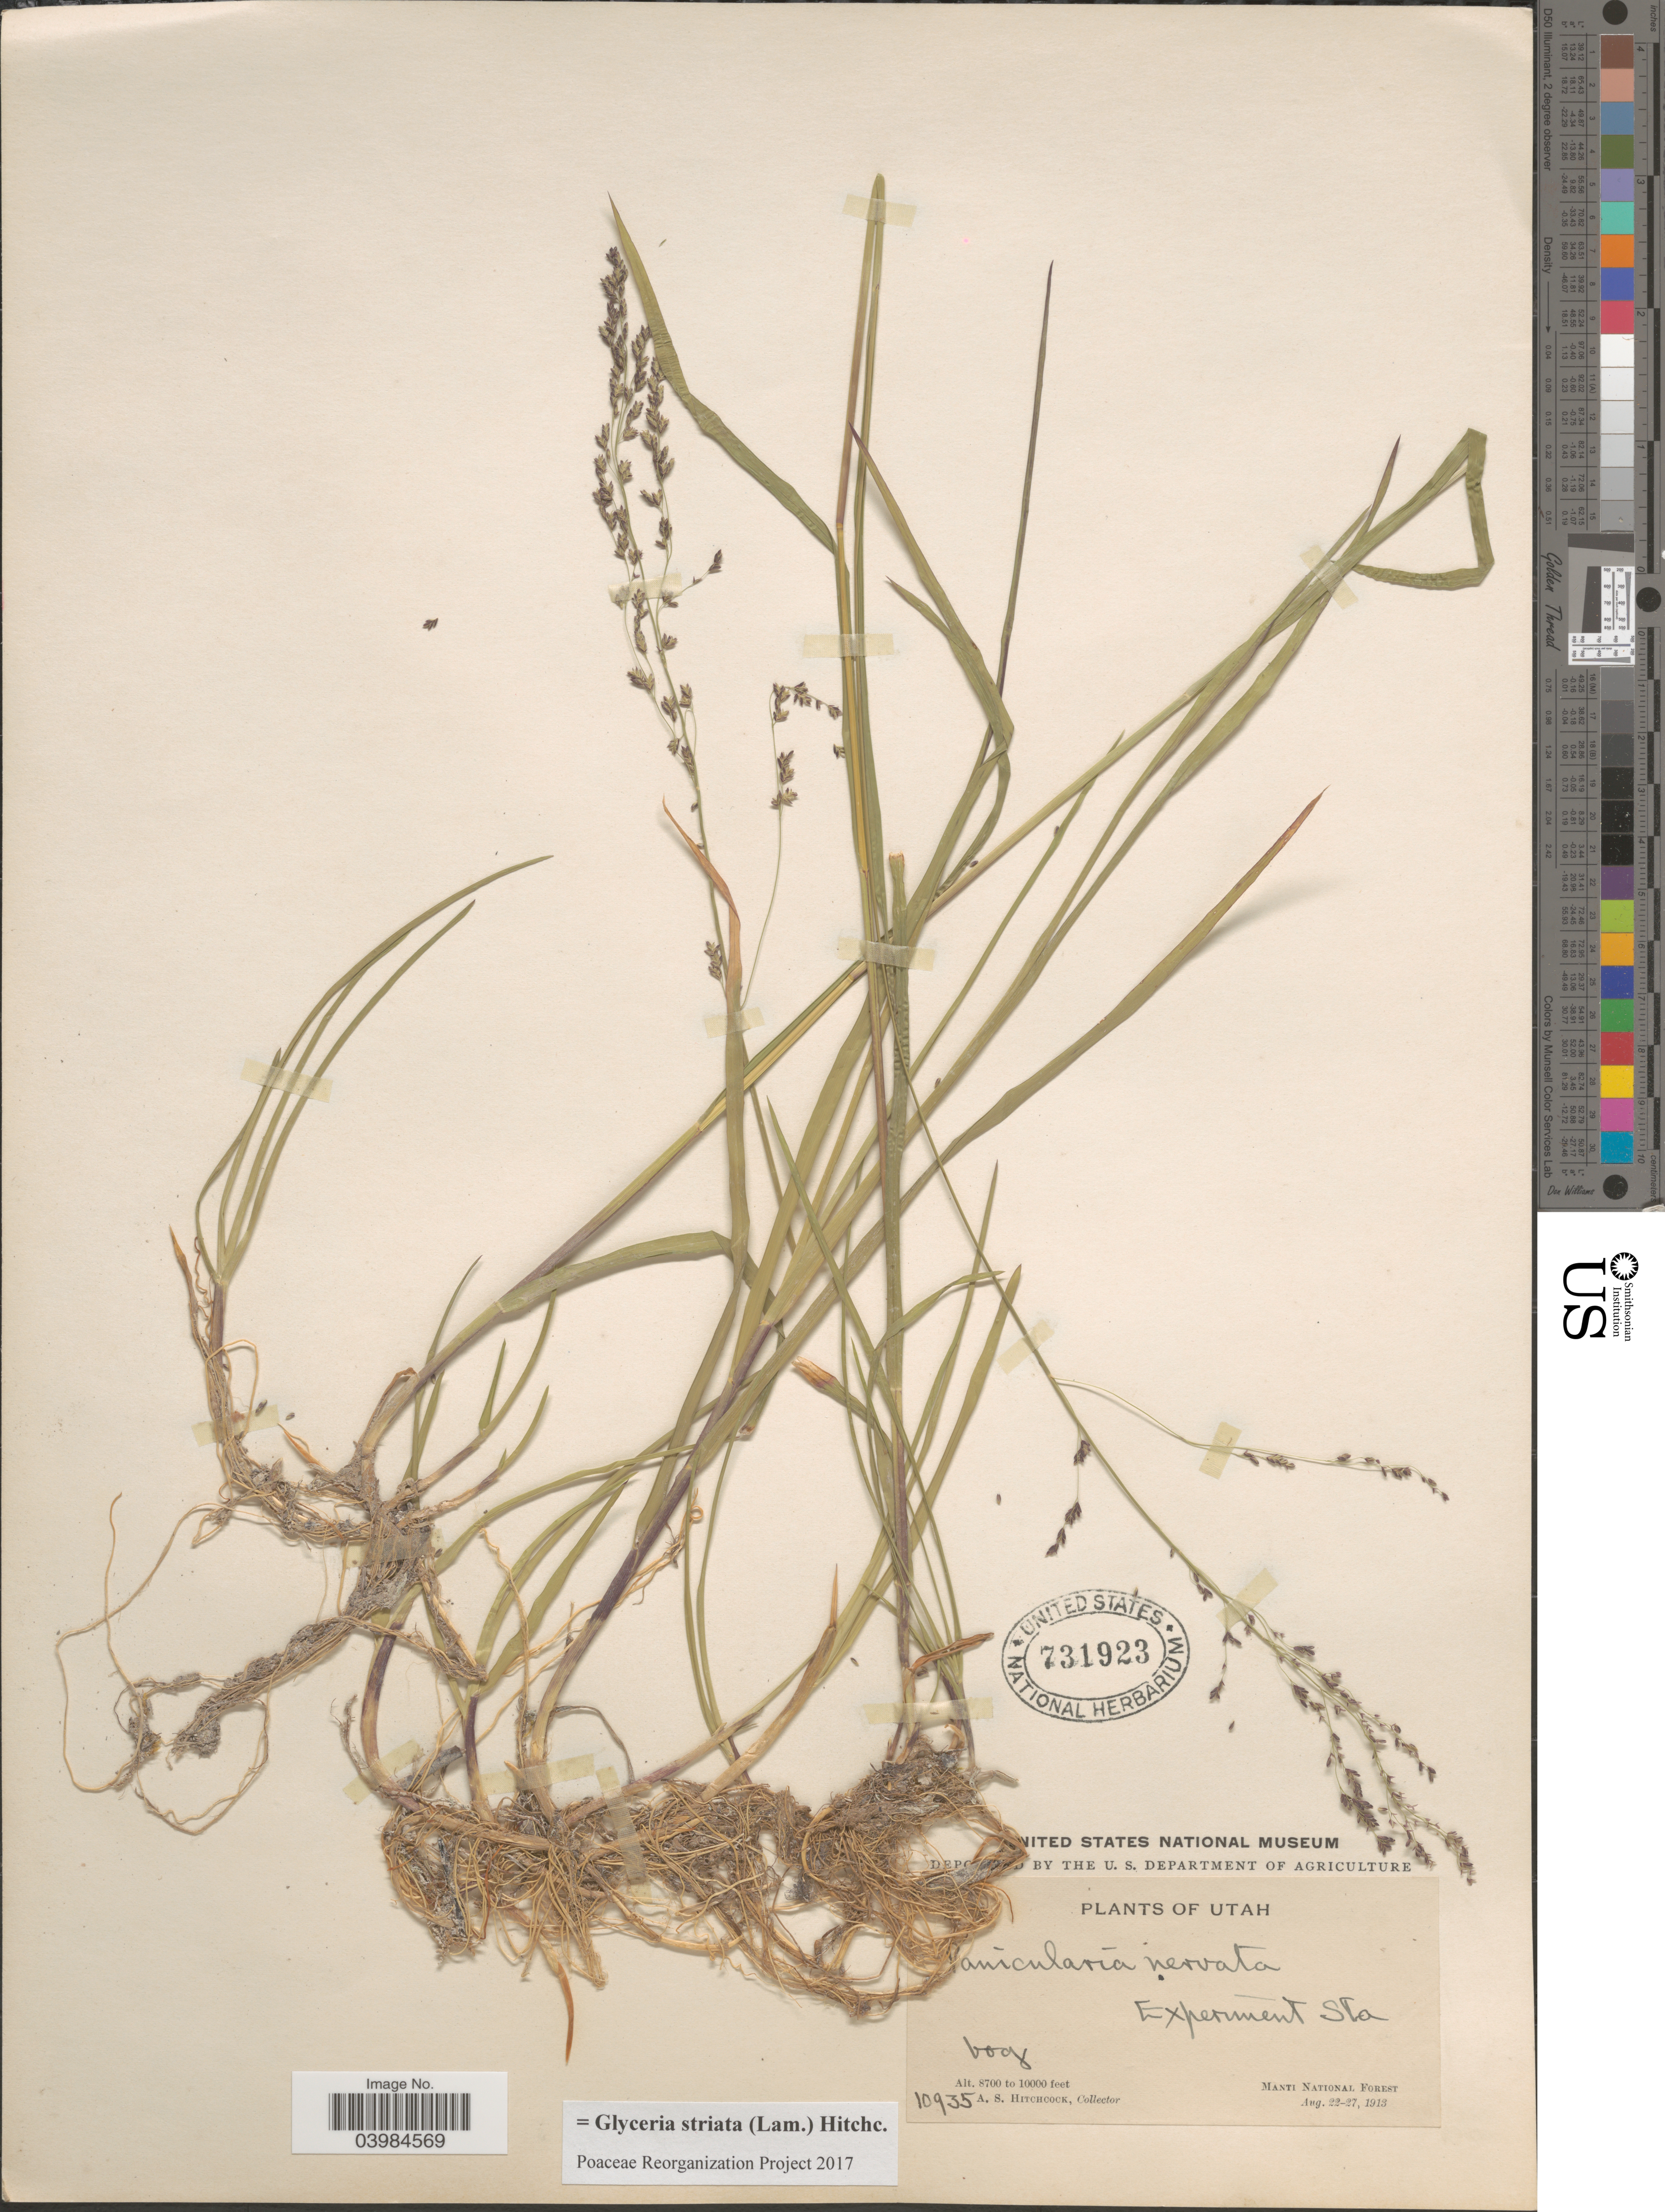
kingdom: Plantae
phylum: Tracheophyta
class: Liliopsida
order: Poales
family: Poaceae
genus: Glyceria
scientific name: Glyceria striata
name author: (Lam.) Hitchc.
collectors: A. S. Hitchcock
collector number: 10935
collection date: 1913-08-22/1913-08-27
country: United States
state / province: Utah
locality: Experiment Sta. bog. manti National Forest.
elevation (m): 2652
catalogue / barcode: US 731923